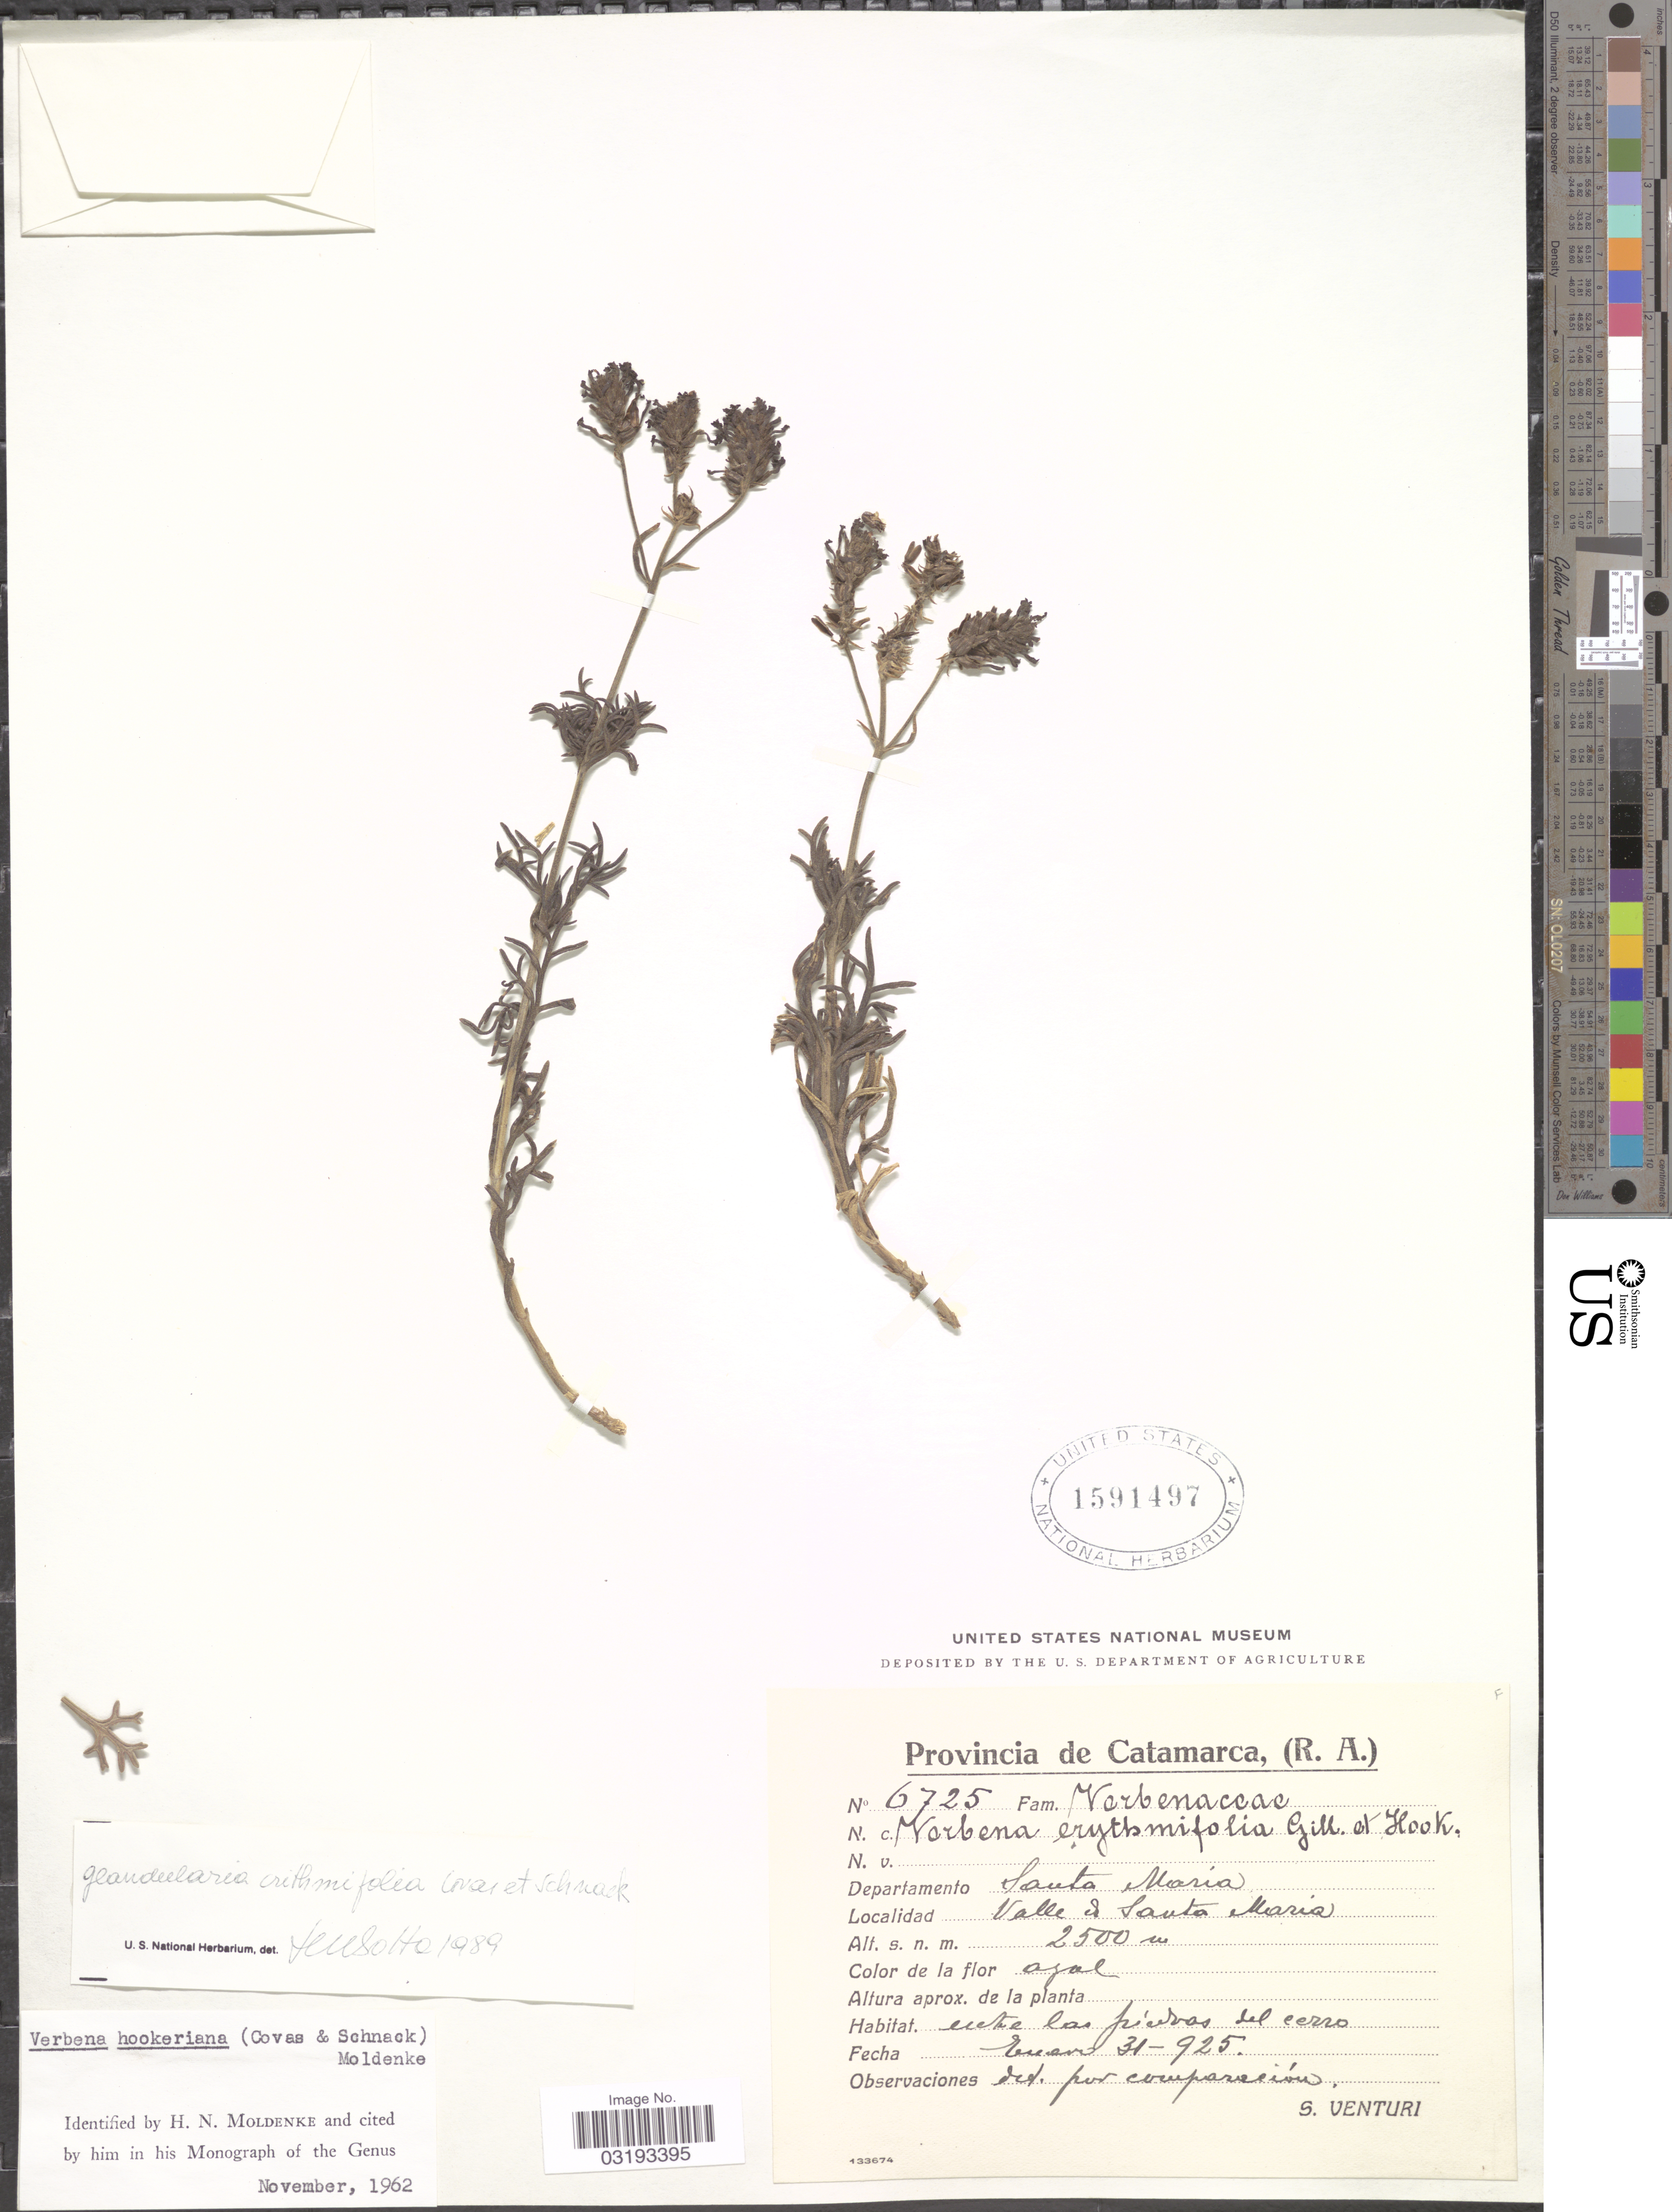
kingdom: Plantae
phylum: Tracheophyta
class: Magnoliopsida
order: Lamiales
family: Verbenaceae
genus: Verbena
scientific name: Verbena crithmifolia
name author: Gillies & Hook.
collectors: S. Venturi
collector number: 6725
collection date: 1925-01-31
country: Argentina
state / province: Catamarca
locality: Departamento Santa Maria. Valle de Santa Maria, entre las piedras del cerro.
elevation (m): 2500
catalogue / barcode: US 1591497